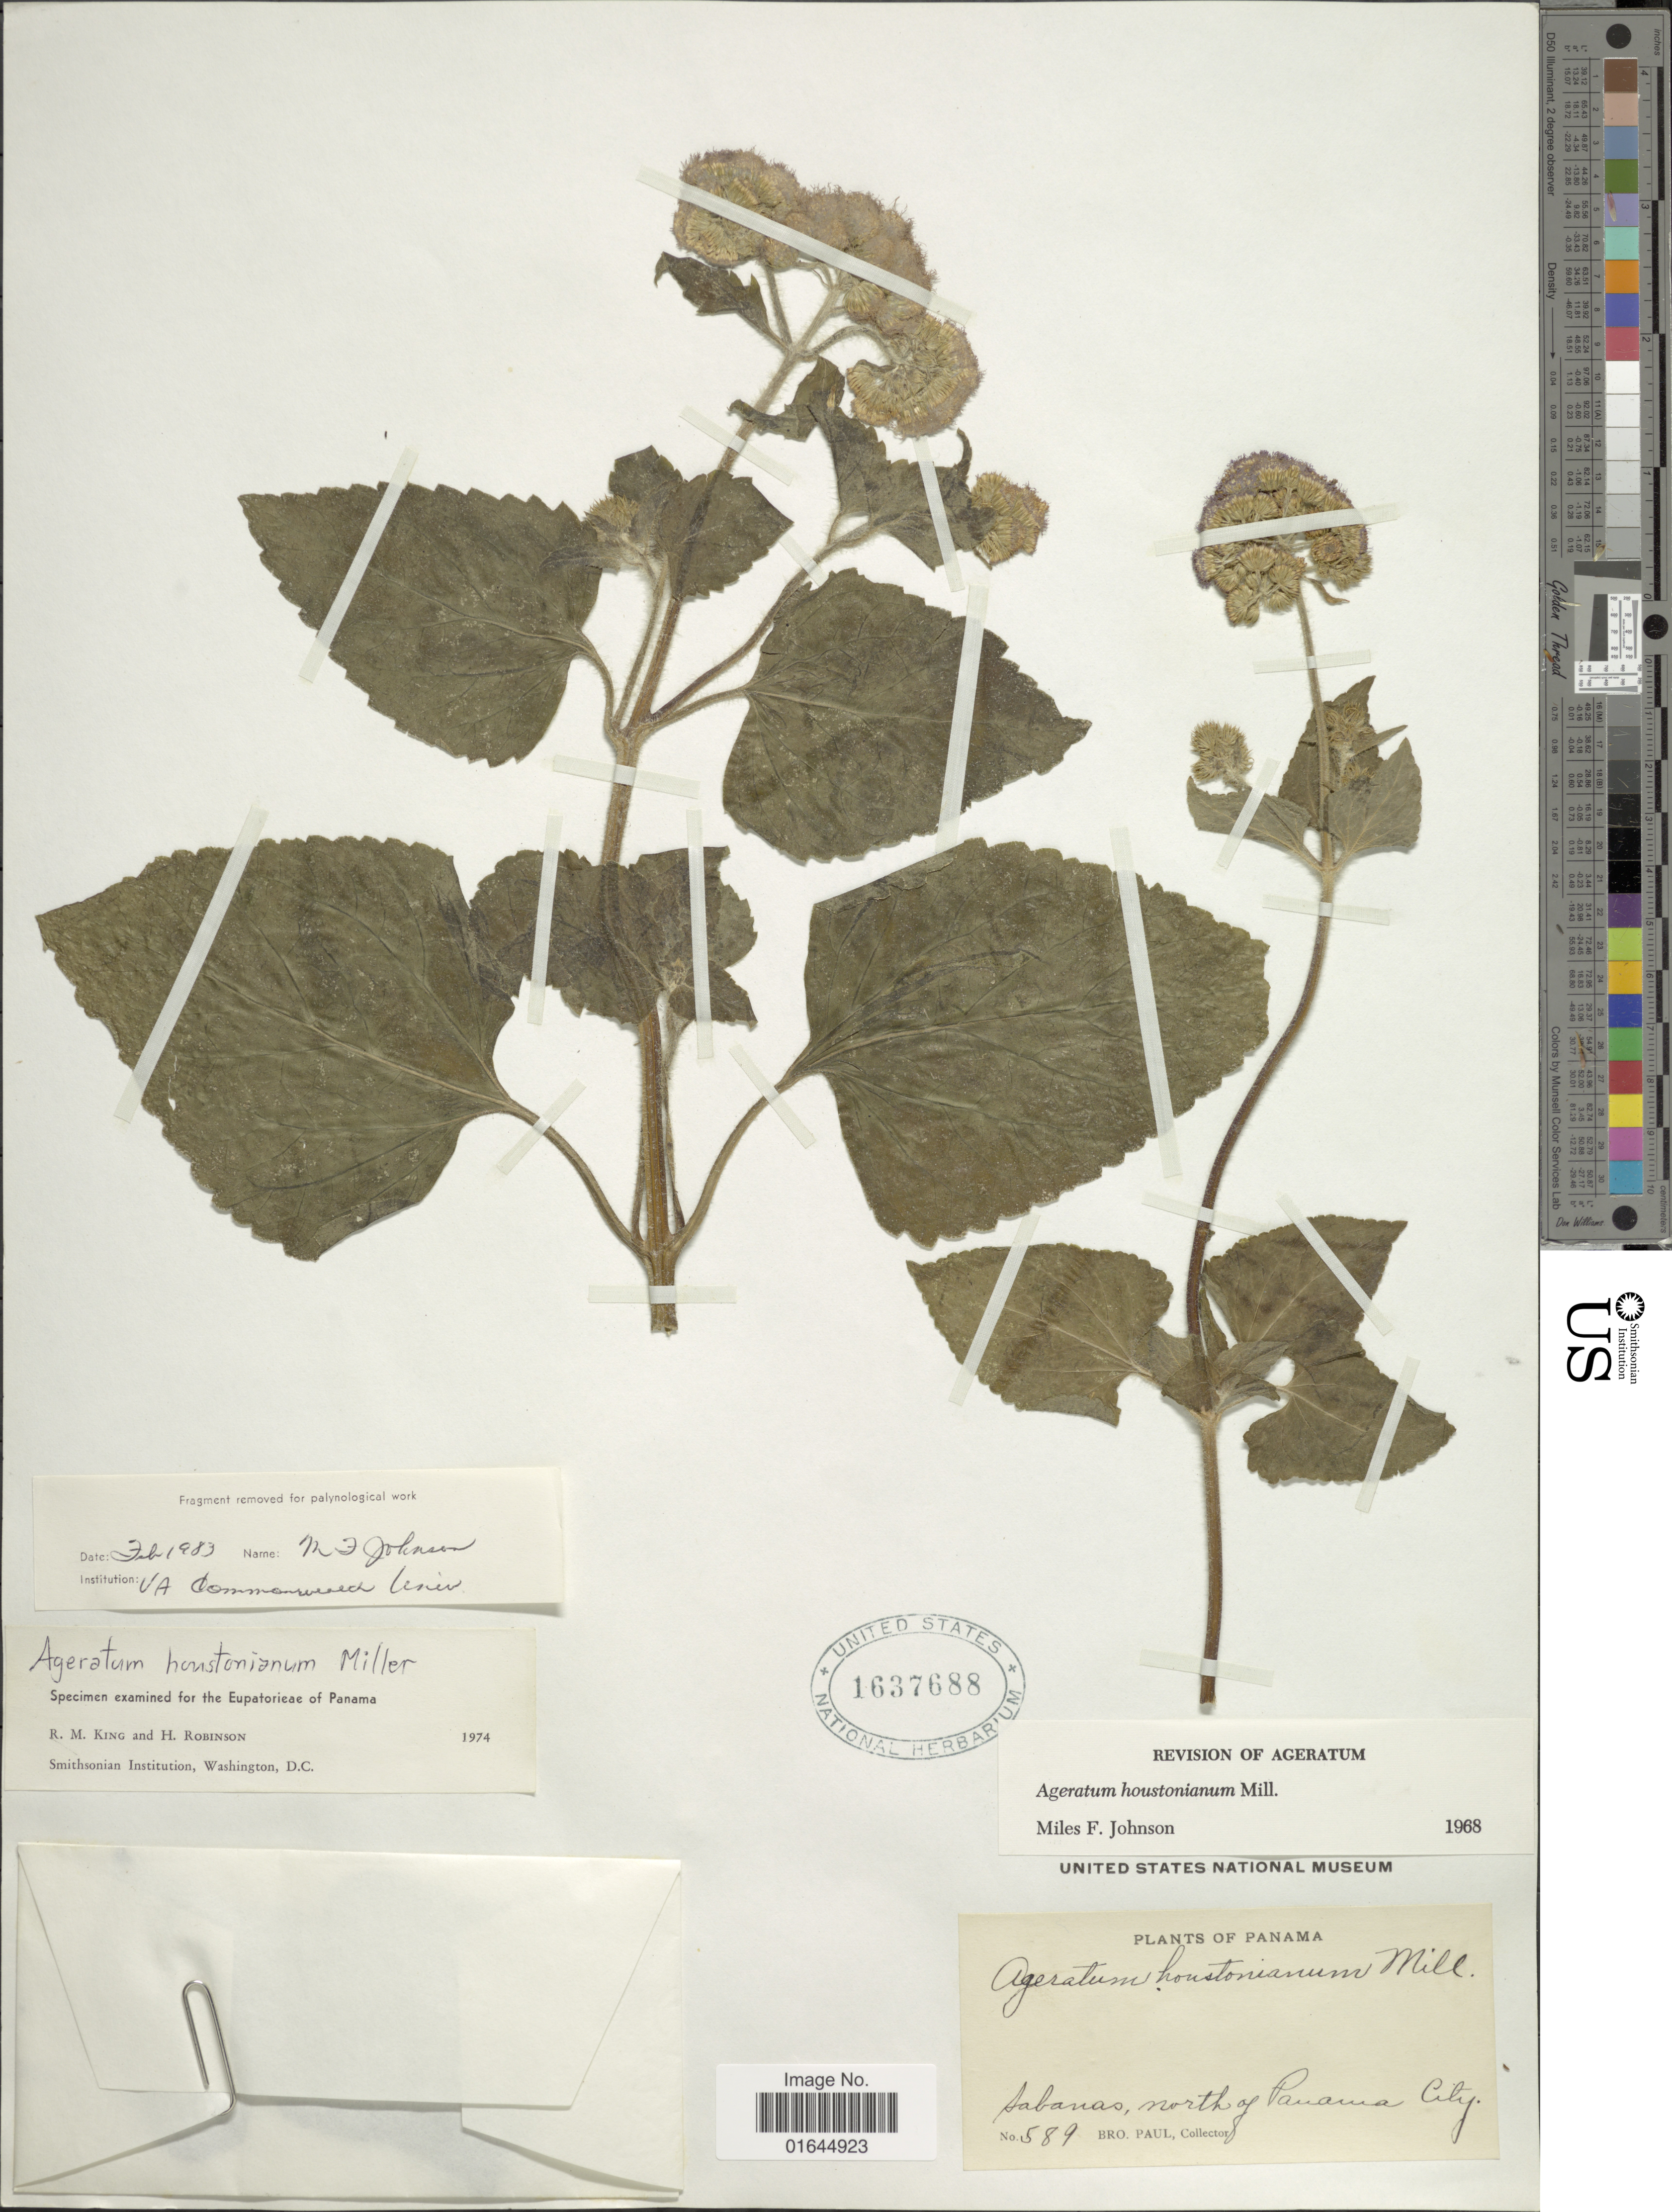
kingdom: Plantae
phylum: Tracheophyta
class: Magnoliopsida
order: Asterales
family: Asteraceae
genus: Ageratum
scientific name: Ageratum houstonianum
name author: Mill.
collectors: B. Paul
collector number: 589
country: Panama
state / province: Panamá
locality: Sabanas, north of Panama City.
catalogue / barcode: US 1637688